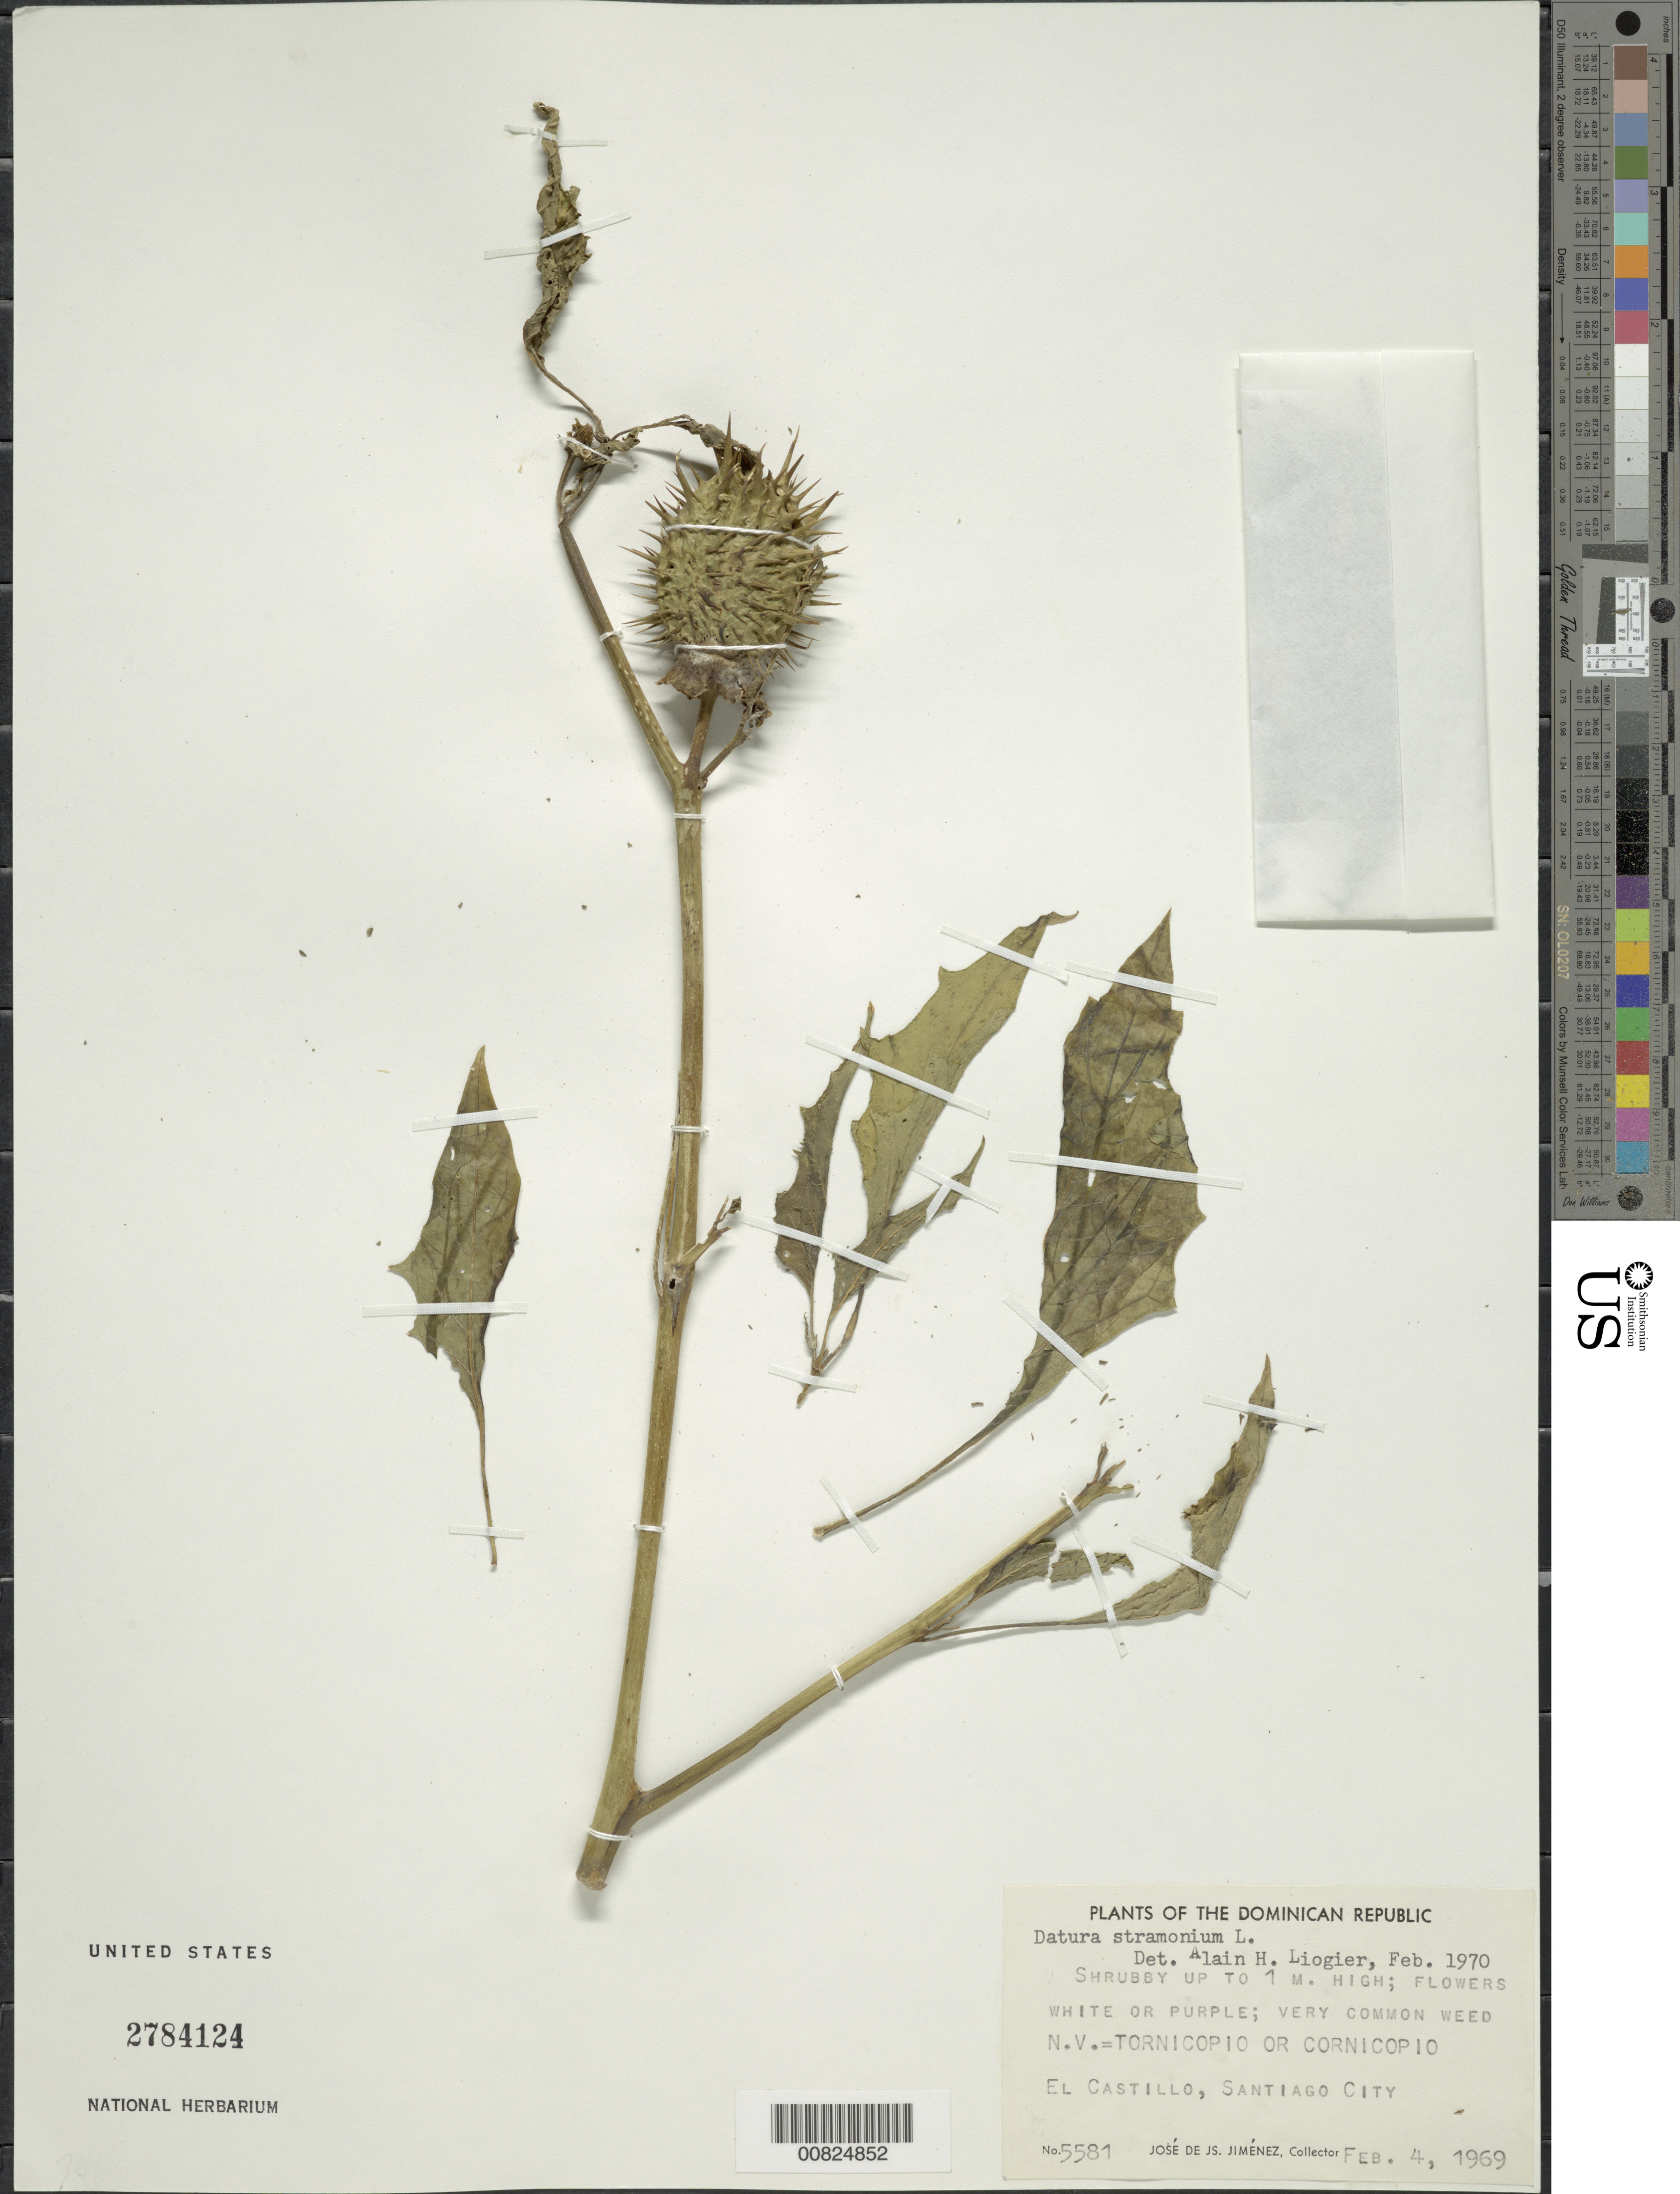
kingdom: Plantae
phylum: Tracheophyta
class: Magnoliopsida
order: Solanales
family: Solanaceae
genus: Datura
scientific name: Datura stramonium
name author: L.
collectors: J. J. Jiménez Almonte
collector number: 5581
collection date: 1969-02-04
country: Dominican Republic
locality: El Castillo, Santiago City.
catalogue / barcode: US 2784124